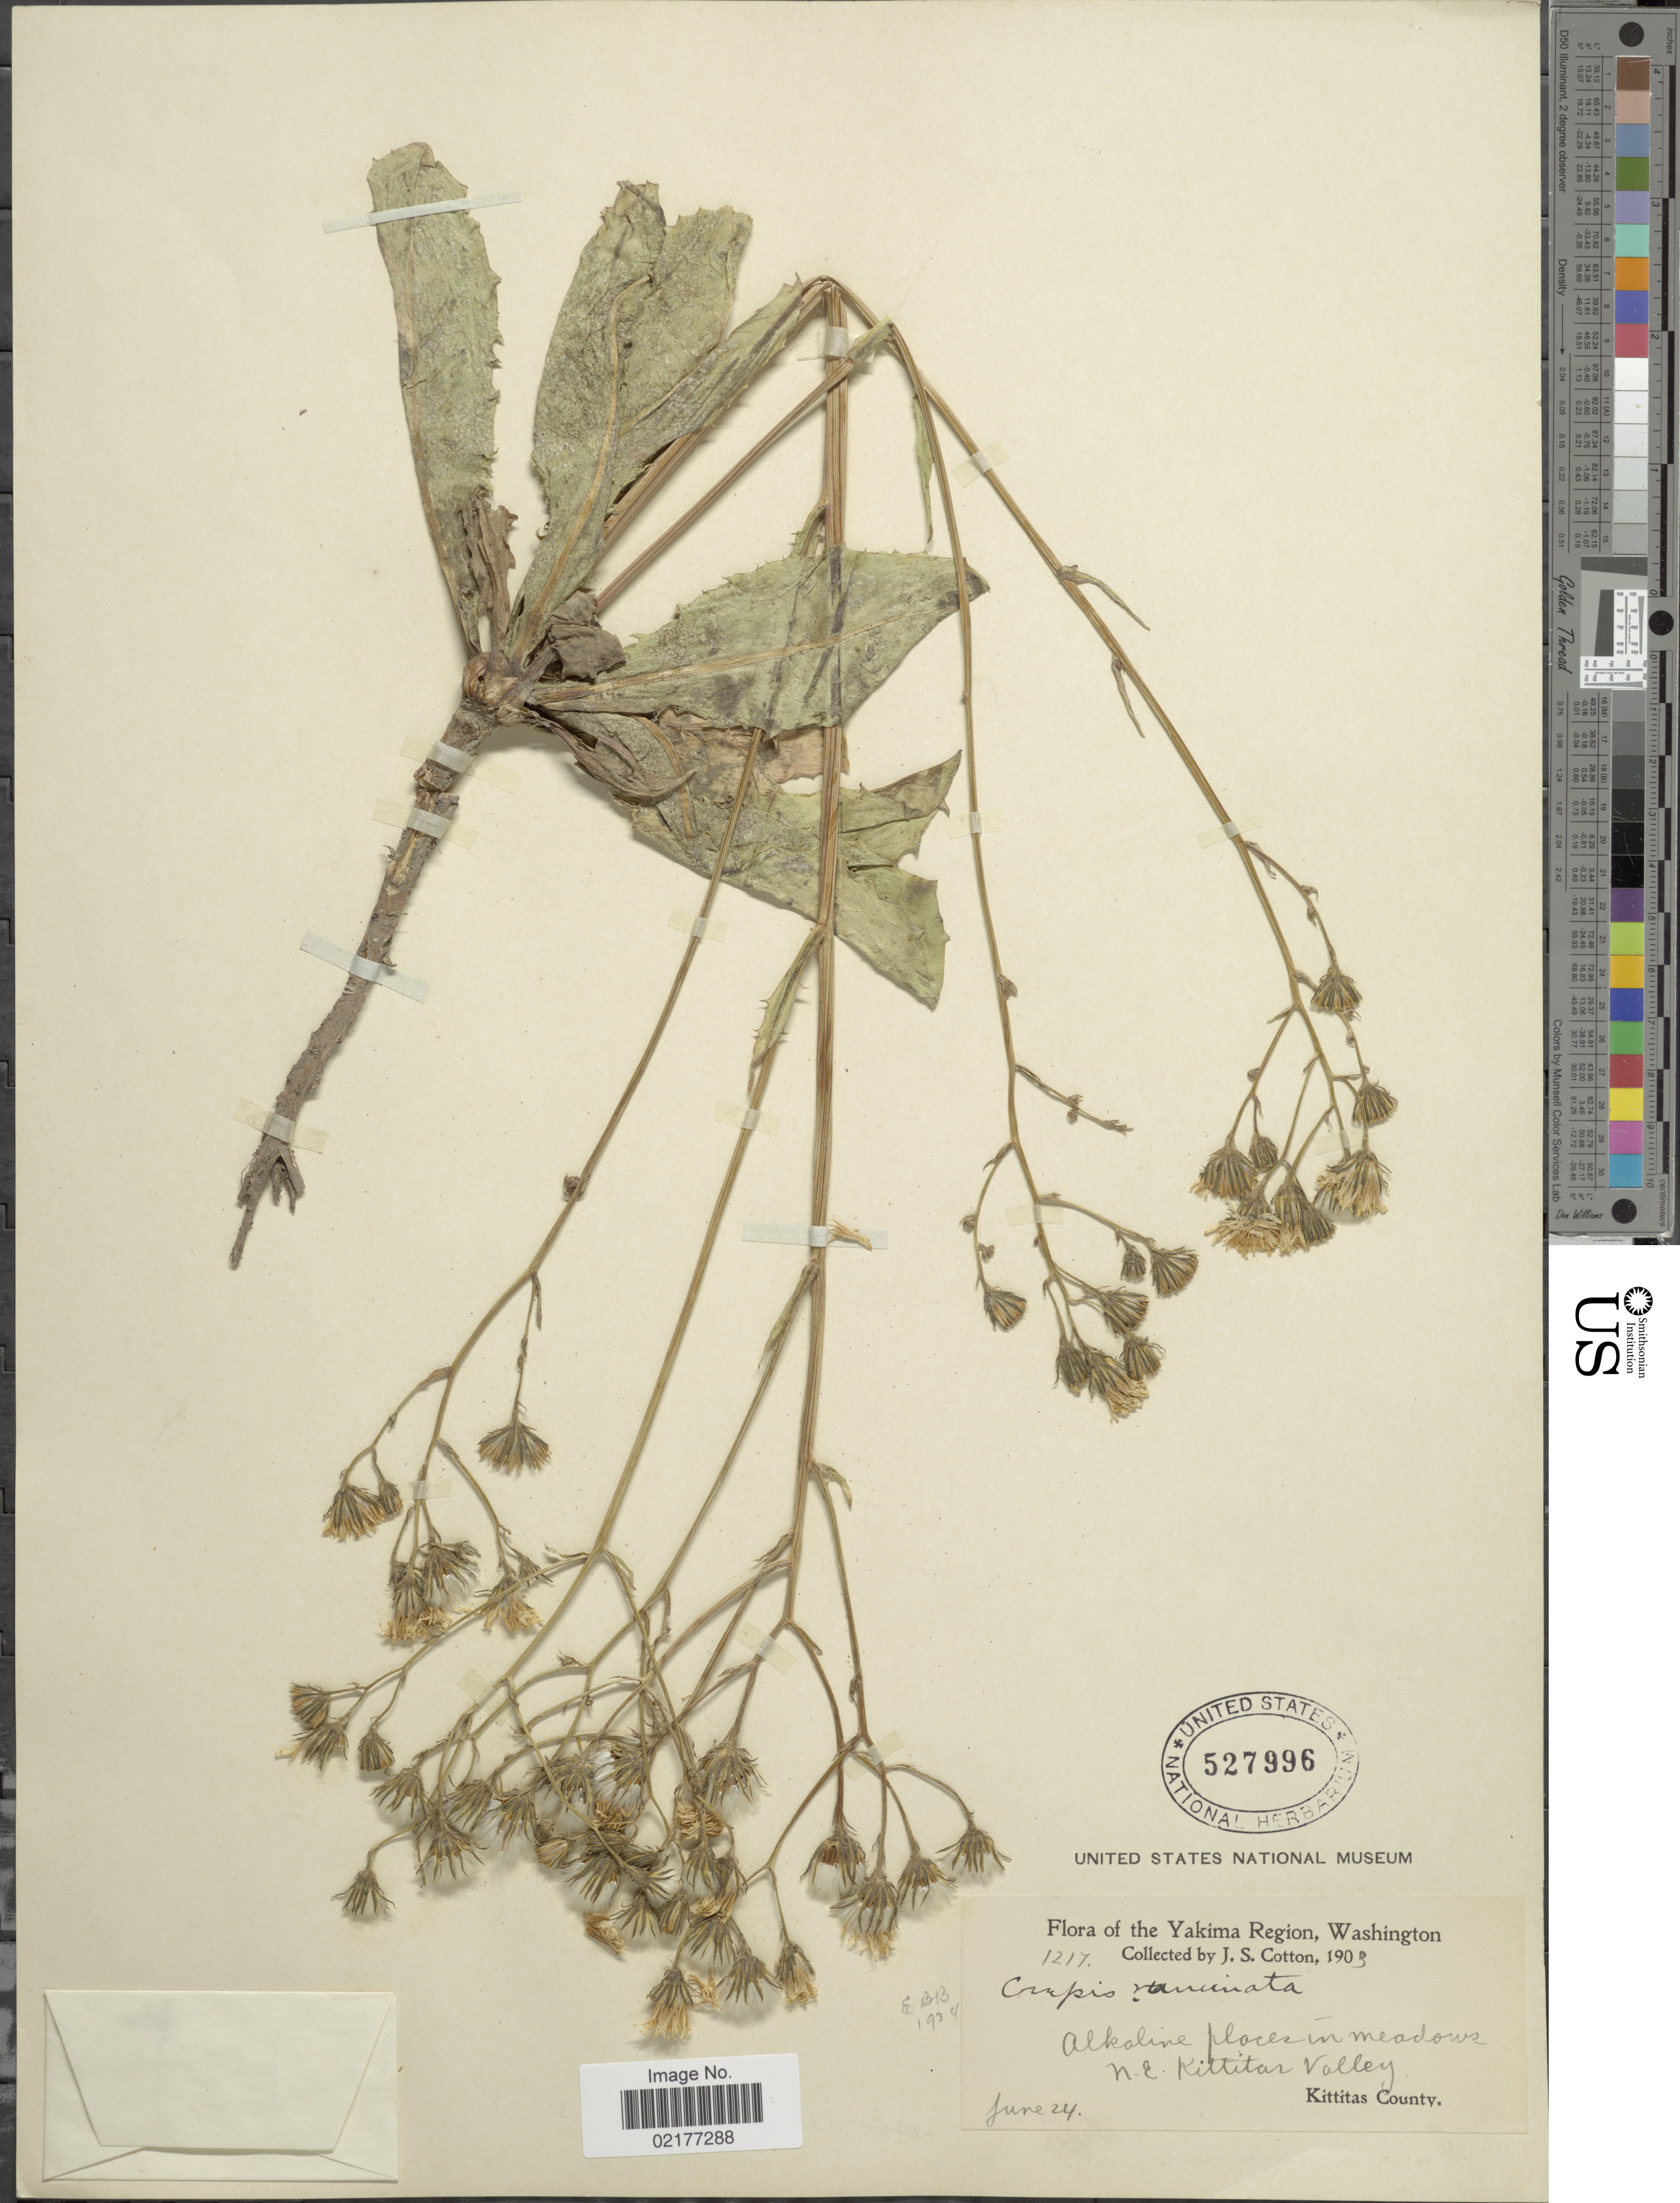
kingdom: Plantae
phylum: Tracheophyta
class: Magnoliopsida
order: Asterales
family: Asteraceae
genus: Crepis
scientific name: Crepis runcinata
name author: Torr. & A. Gray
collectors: J. S. Cotton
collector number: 1217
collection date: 1903-06-24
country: United States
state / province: Washington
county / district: Kittitas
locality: The Yakima Region, Washington, Alkaline places in meadows, N.E. Kittitas Valley, Kittitas County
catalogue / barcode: US 527996